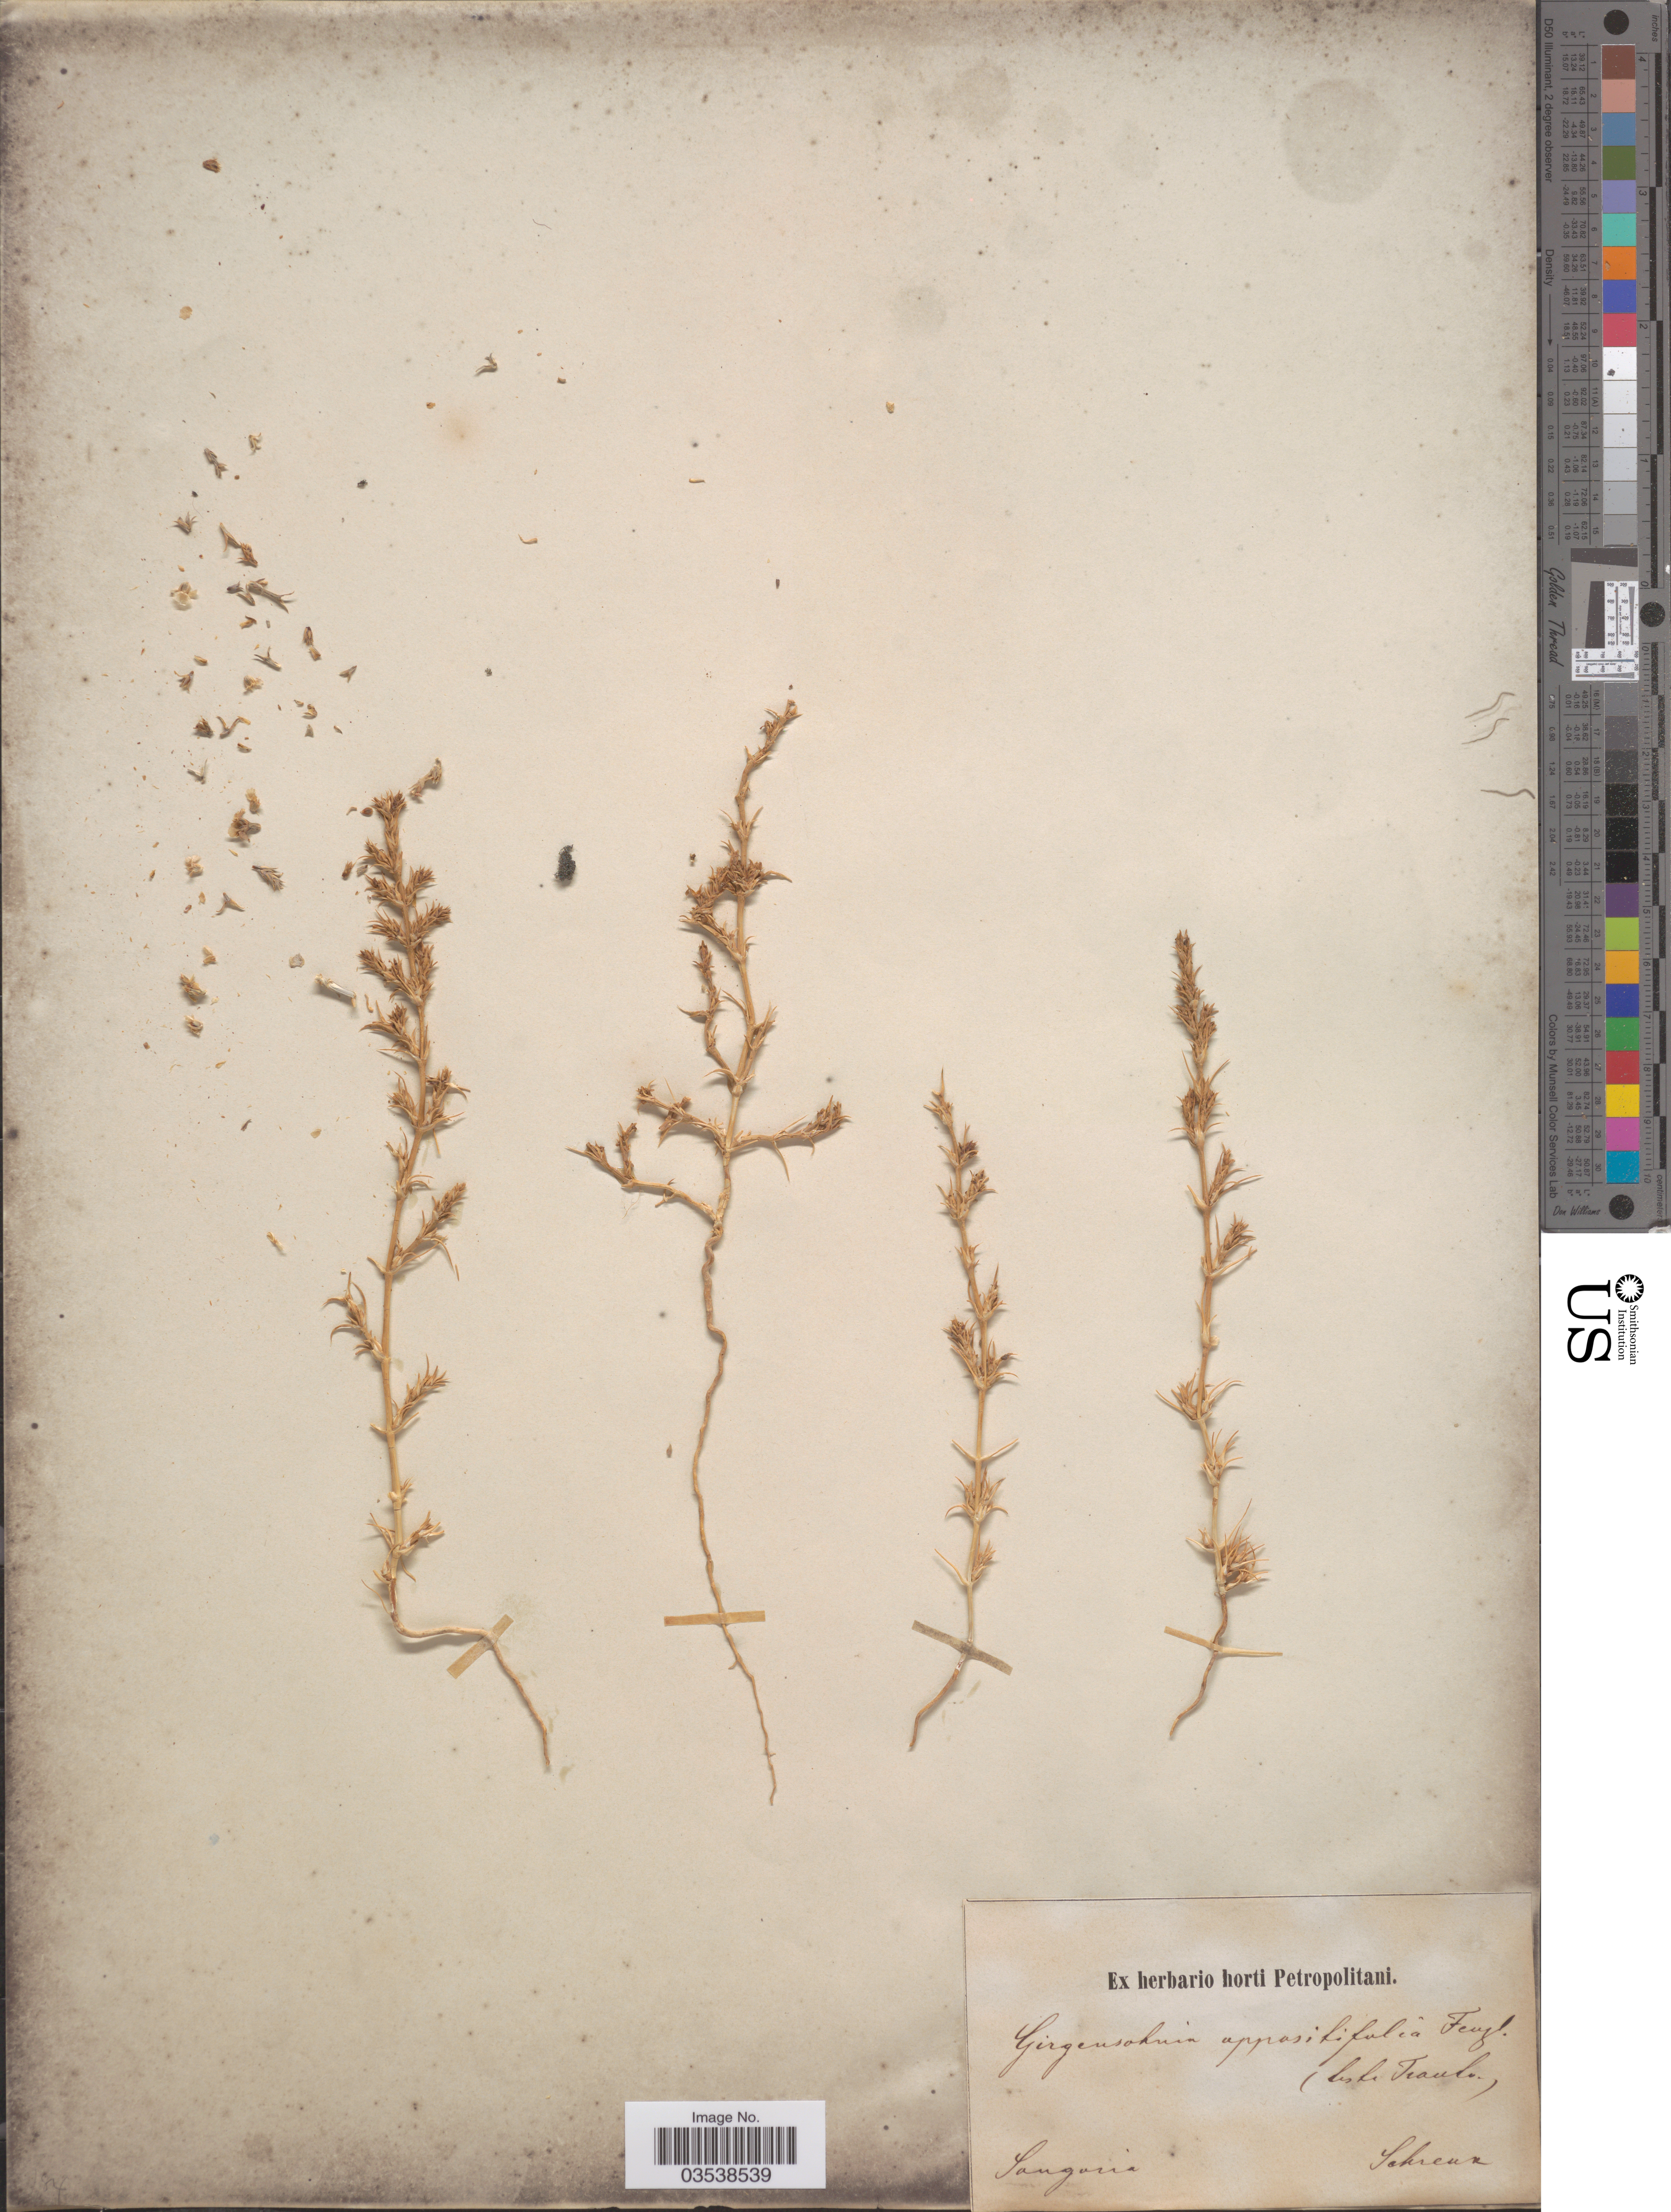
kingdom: Plantae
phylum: Tracheophyta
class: Magnoliopsida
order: Caryophyllales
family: Amaranthaceae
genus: Girgensohnia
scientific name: Girgensohnia oppositiflora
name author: (Pall.) Fenzl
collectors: A.G. Schrenk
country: Kazakhstan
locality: Songaria.